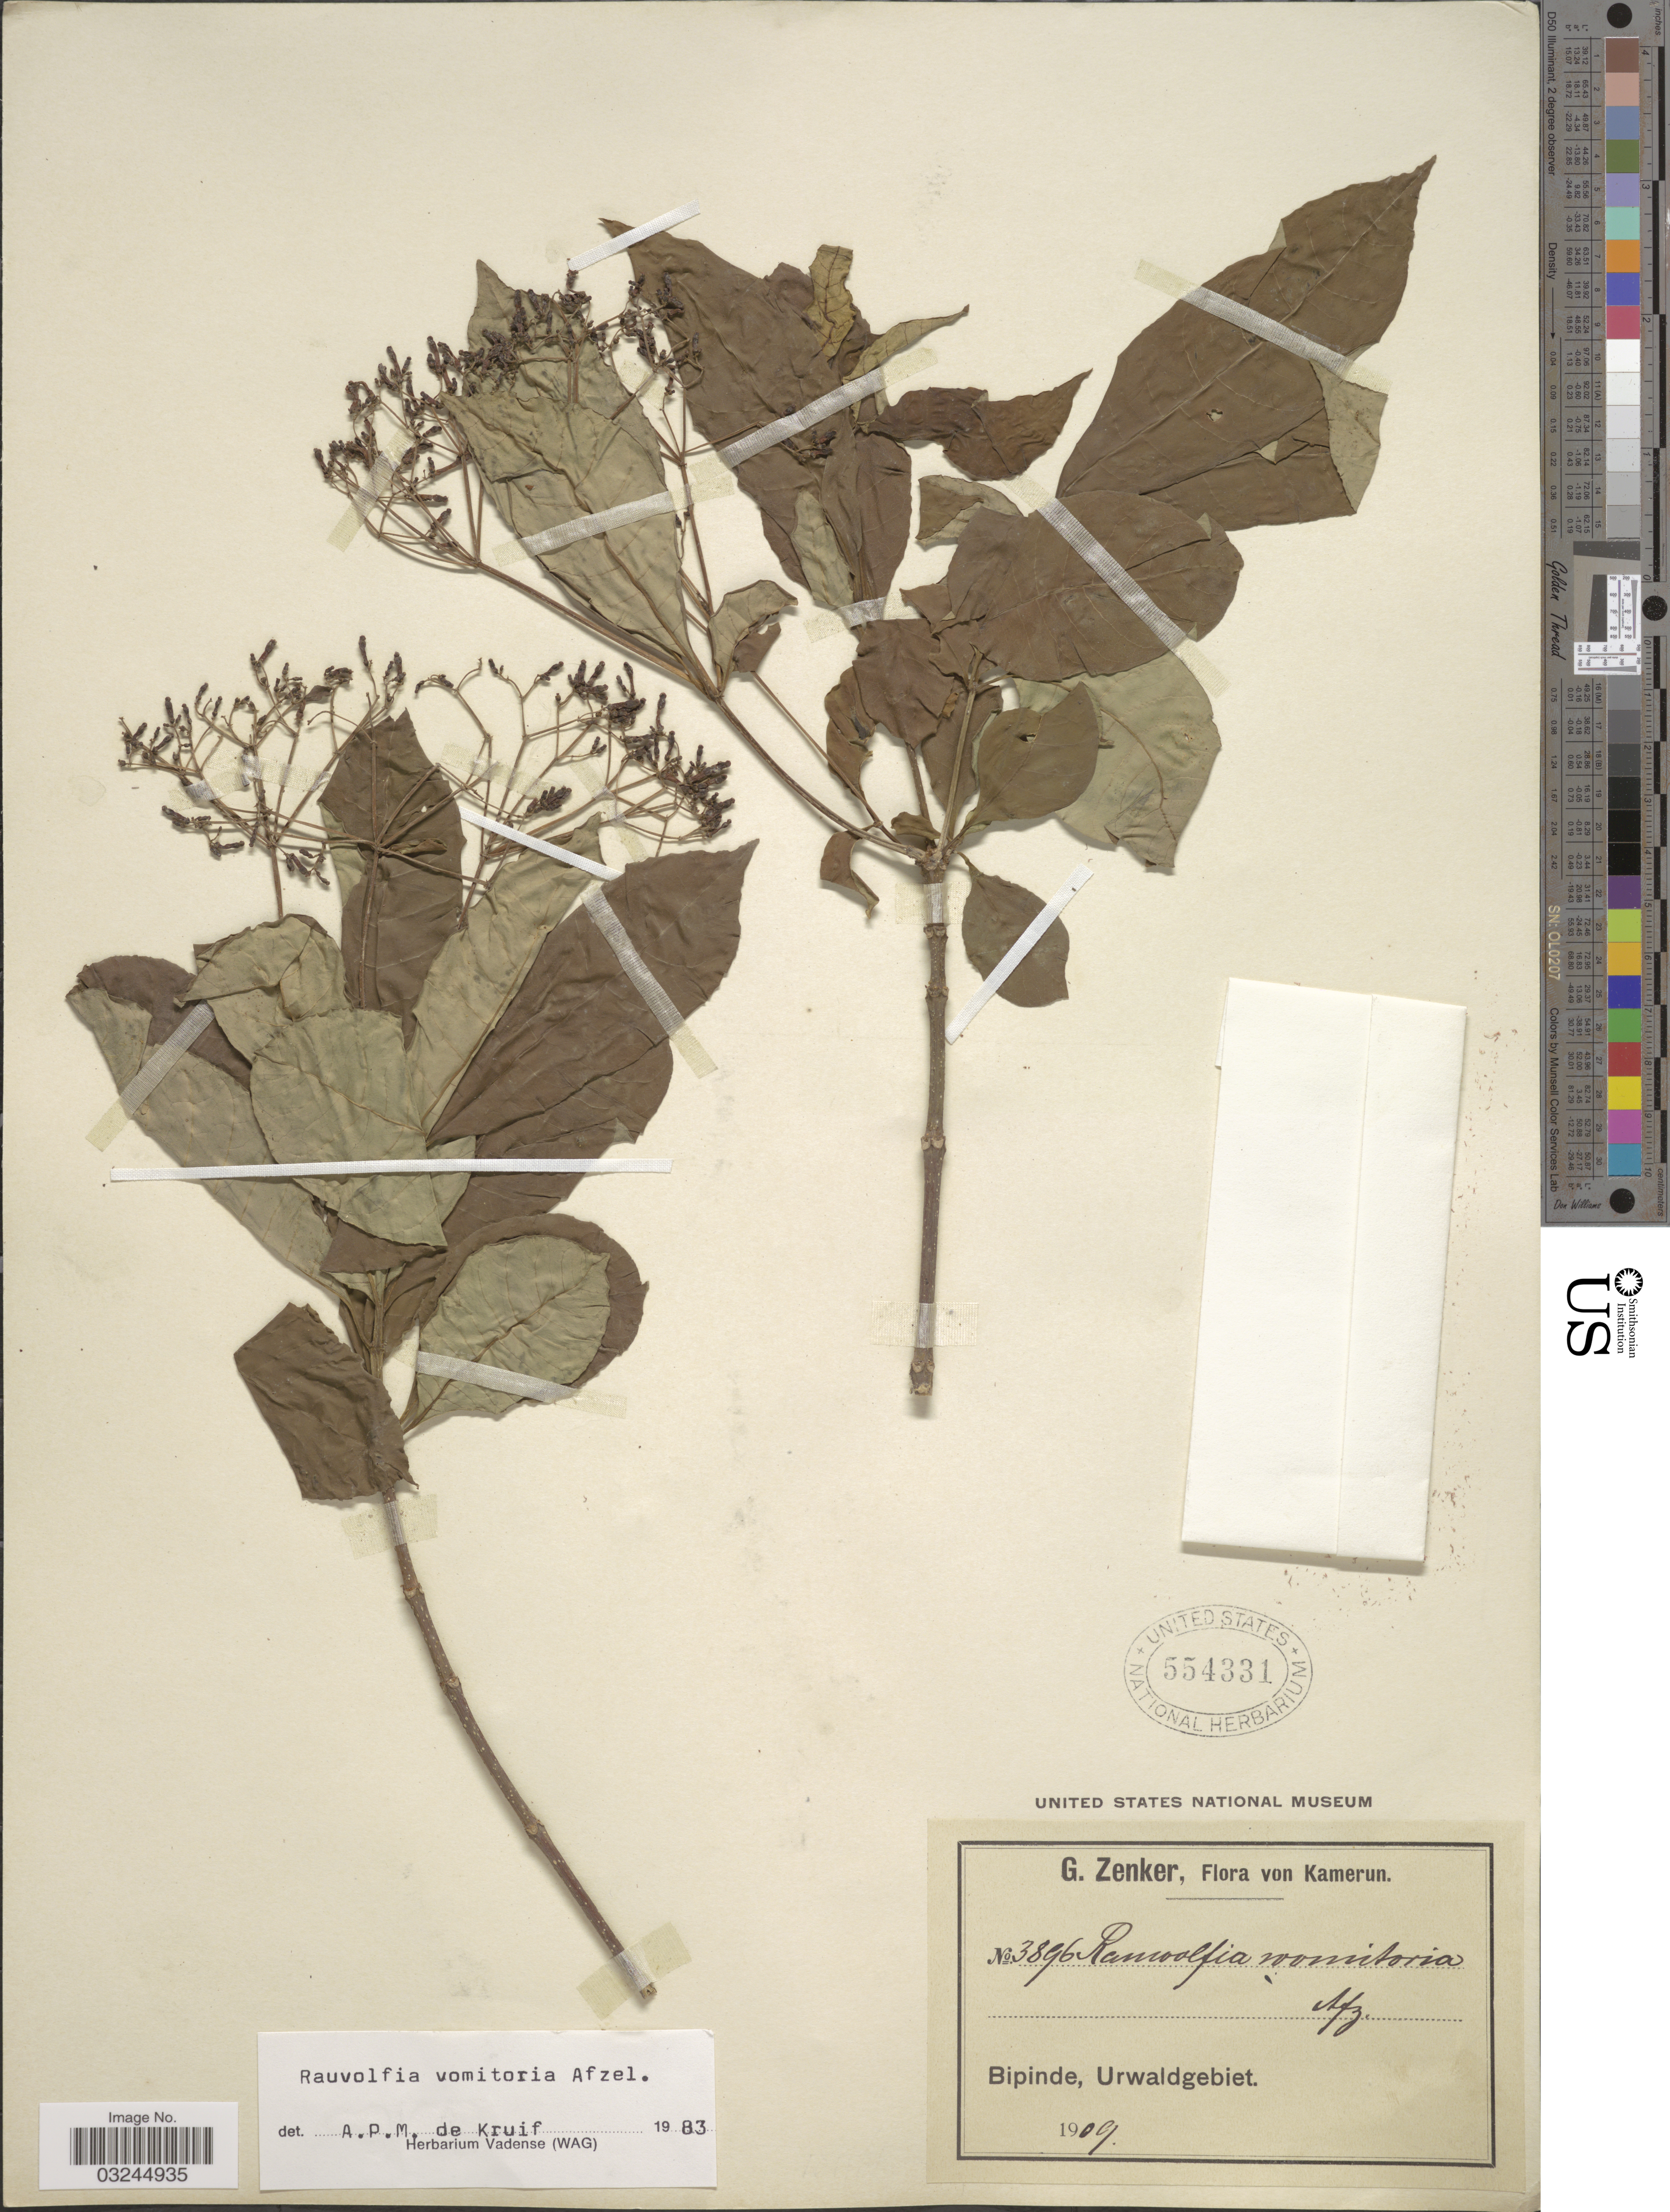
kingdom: Plantae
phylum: Tracheophyta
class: Magnoliopsida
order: Gentianales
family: Apocynaceae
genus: Rauvolfia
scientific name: Rauvolfia vomitoria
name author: Afzel.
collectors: G. A. Zenker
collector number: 3896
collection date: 1909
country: Cameroon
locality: Bipinde, Urwaldgebiet.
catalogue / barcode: US 554331